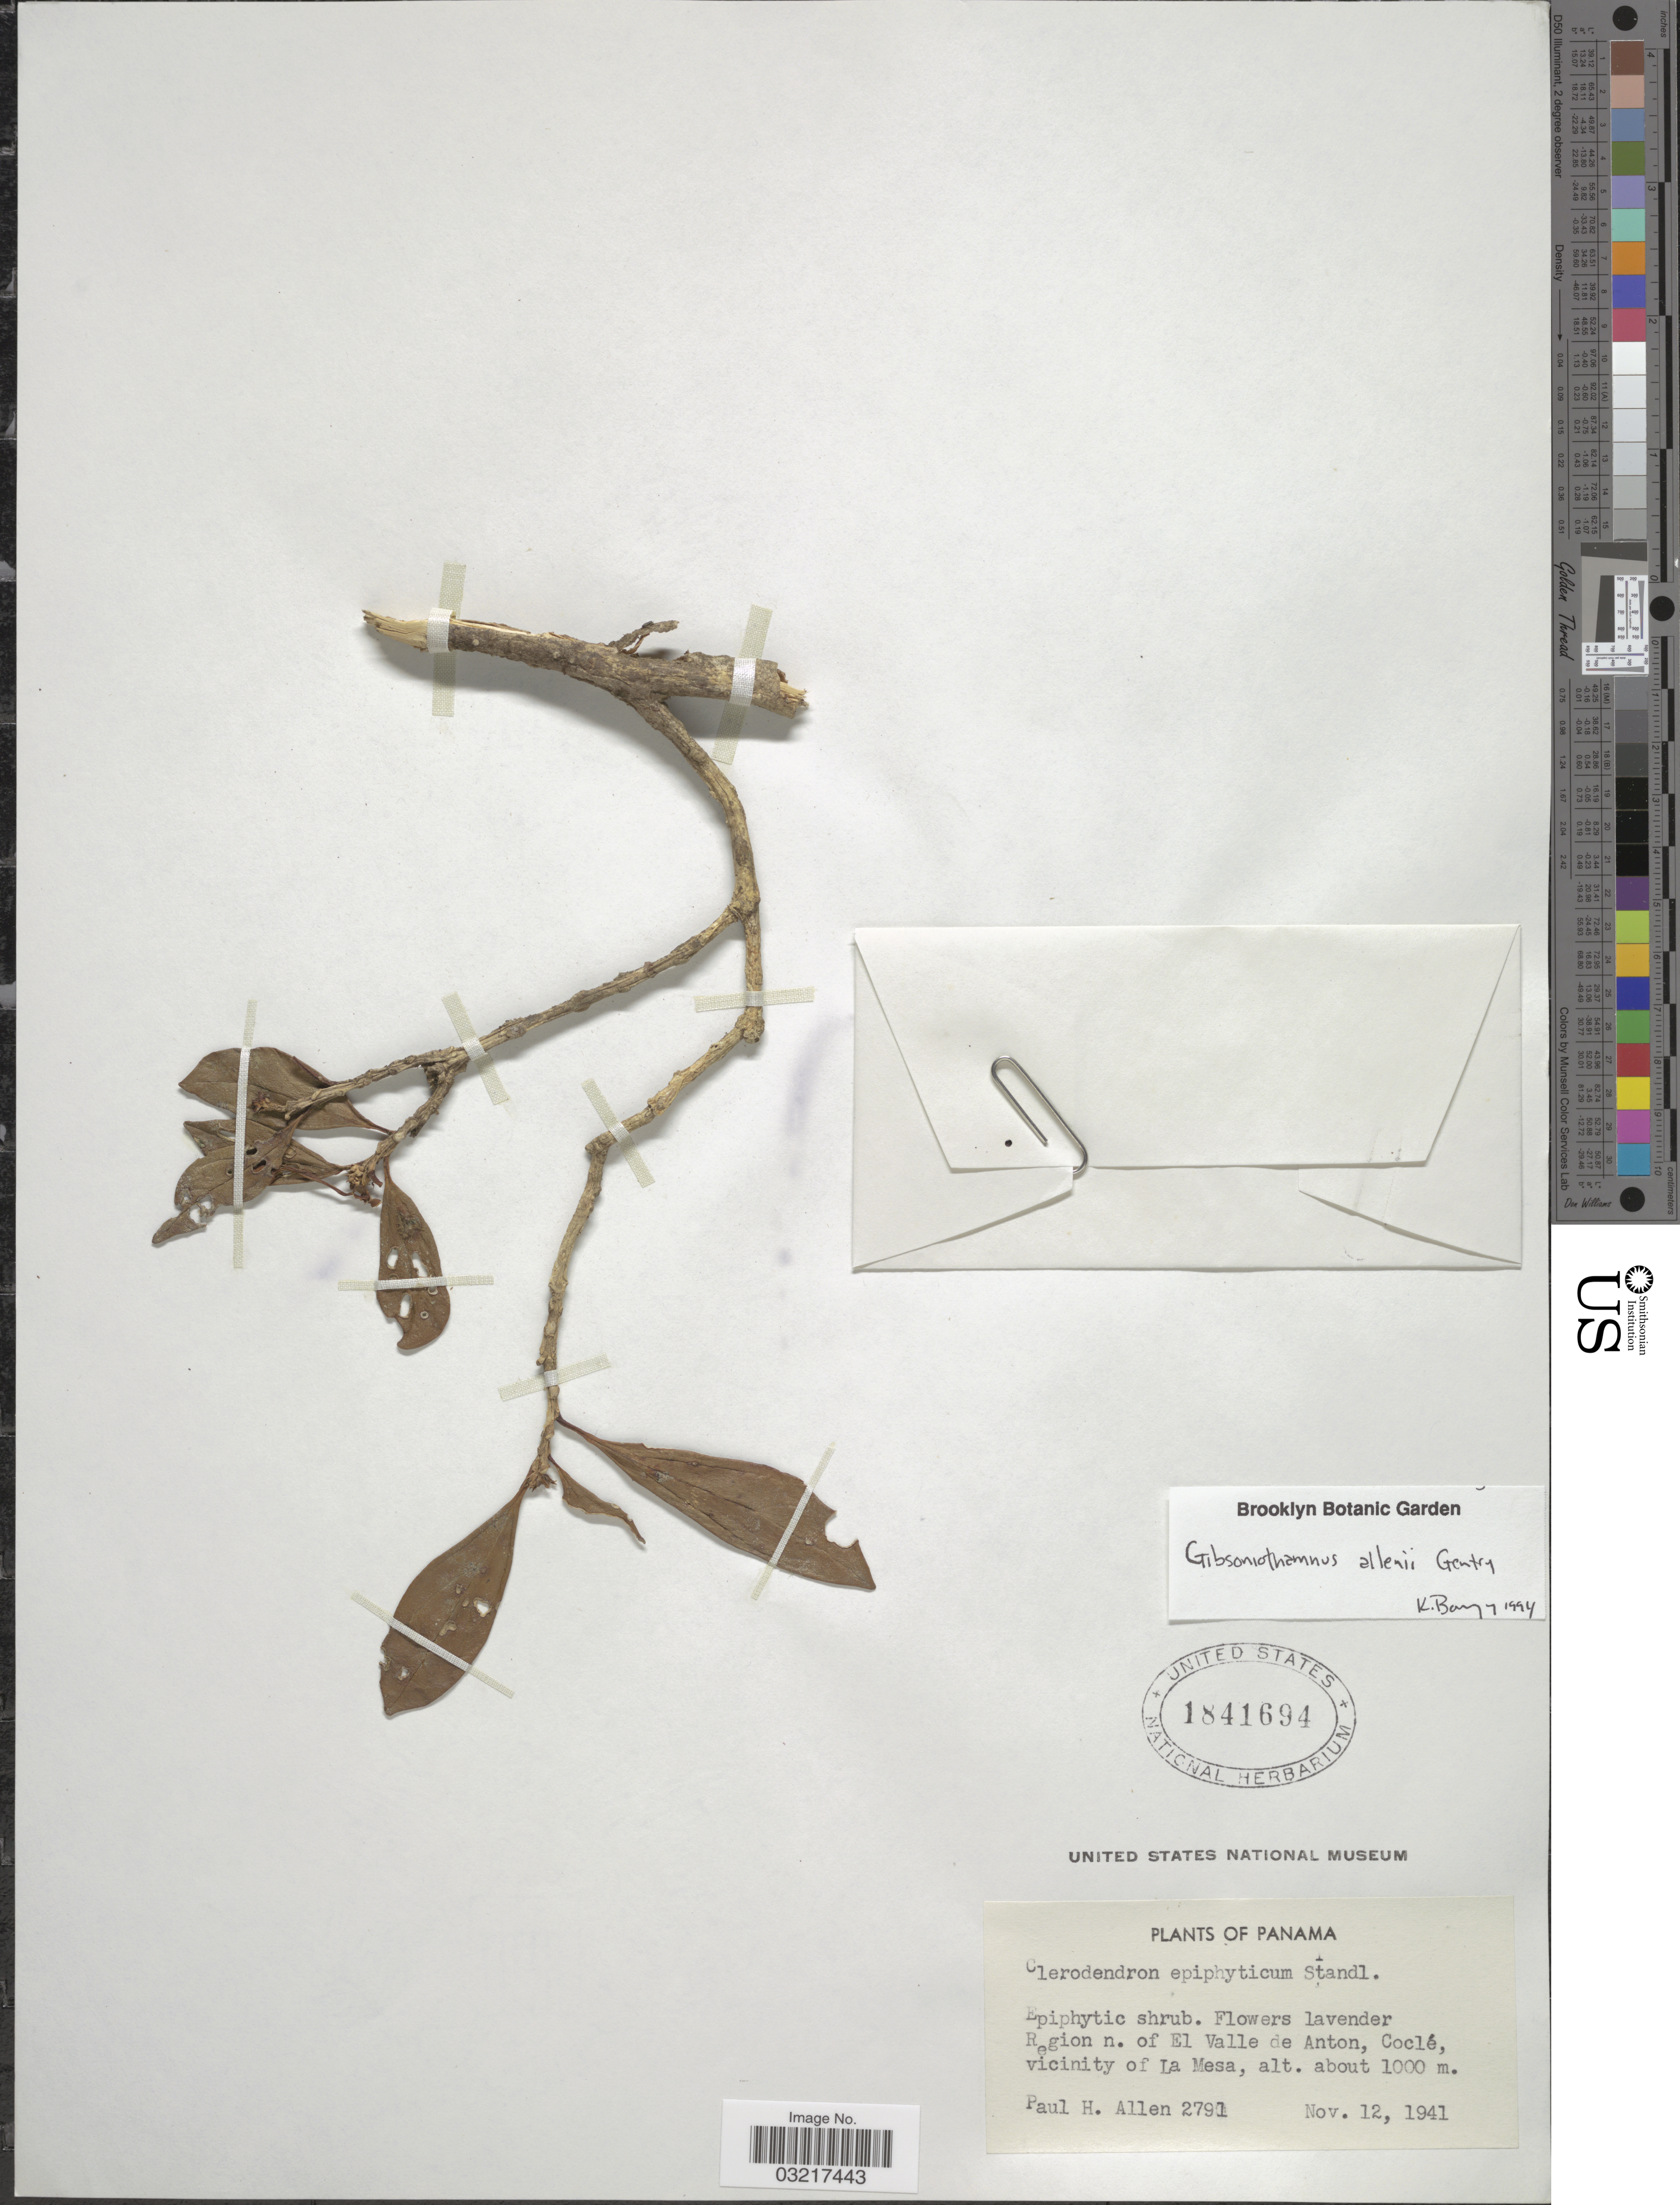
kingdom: Plantae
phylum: Tracheophyta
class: Magnoliopsida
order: Lamiales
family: Schlegeliaceae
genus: Gibsoniothamnus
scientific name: Gibsoniothamnus allenii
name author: A.H. Gentry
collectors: P. H. Allen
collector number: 2791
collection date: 1941-11-12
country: Panama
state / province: Coclé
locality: Region n. of El Valle de Anton, vicinity of La Mesa.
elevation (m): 1000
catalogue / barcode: US 1841694